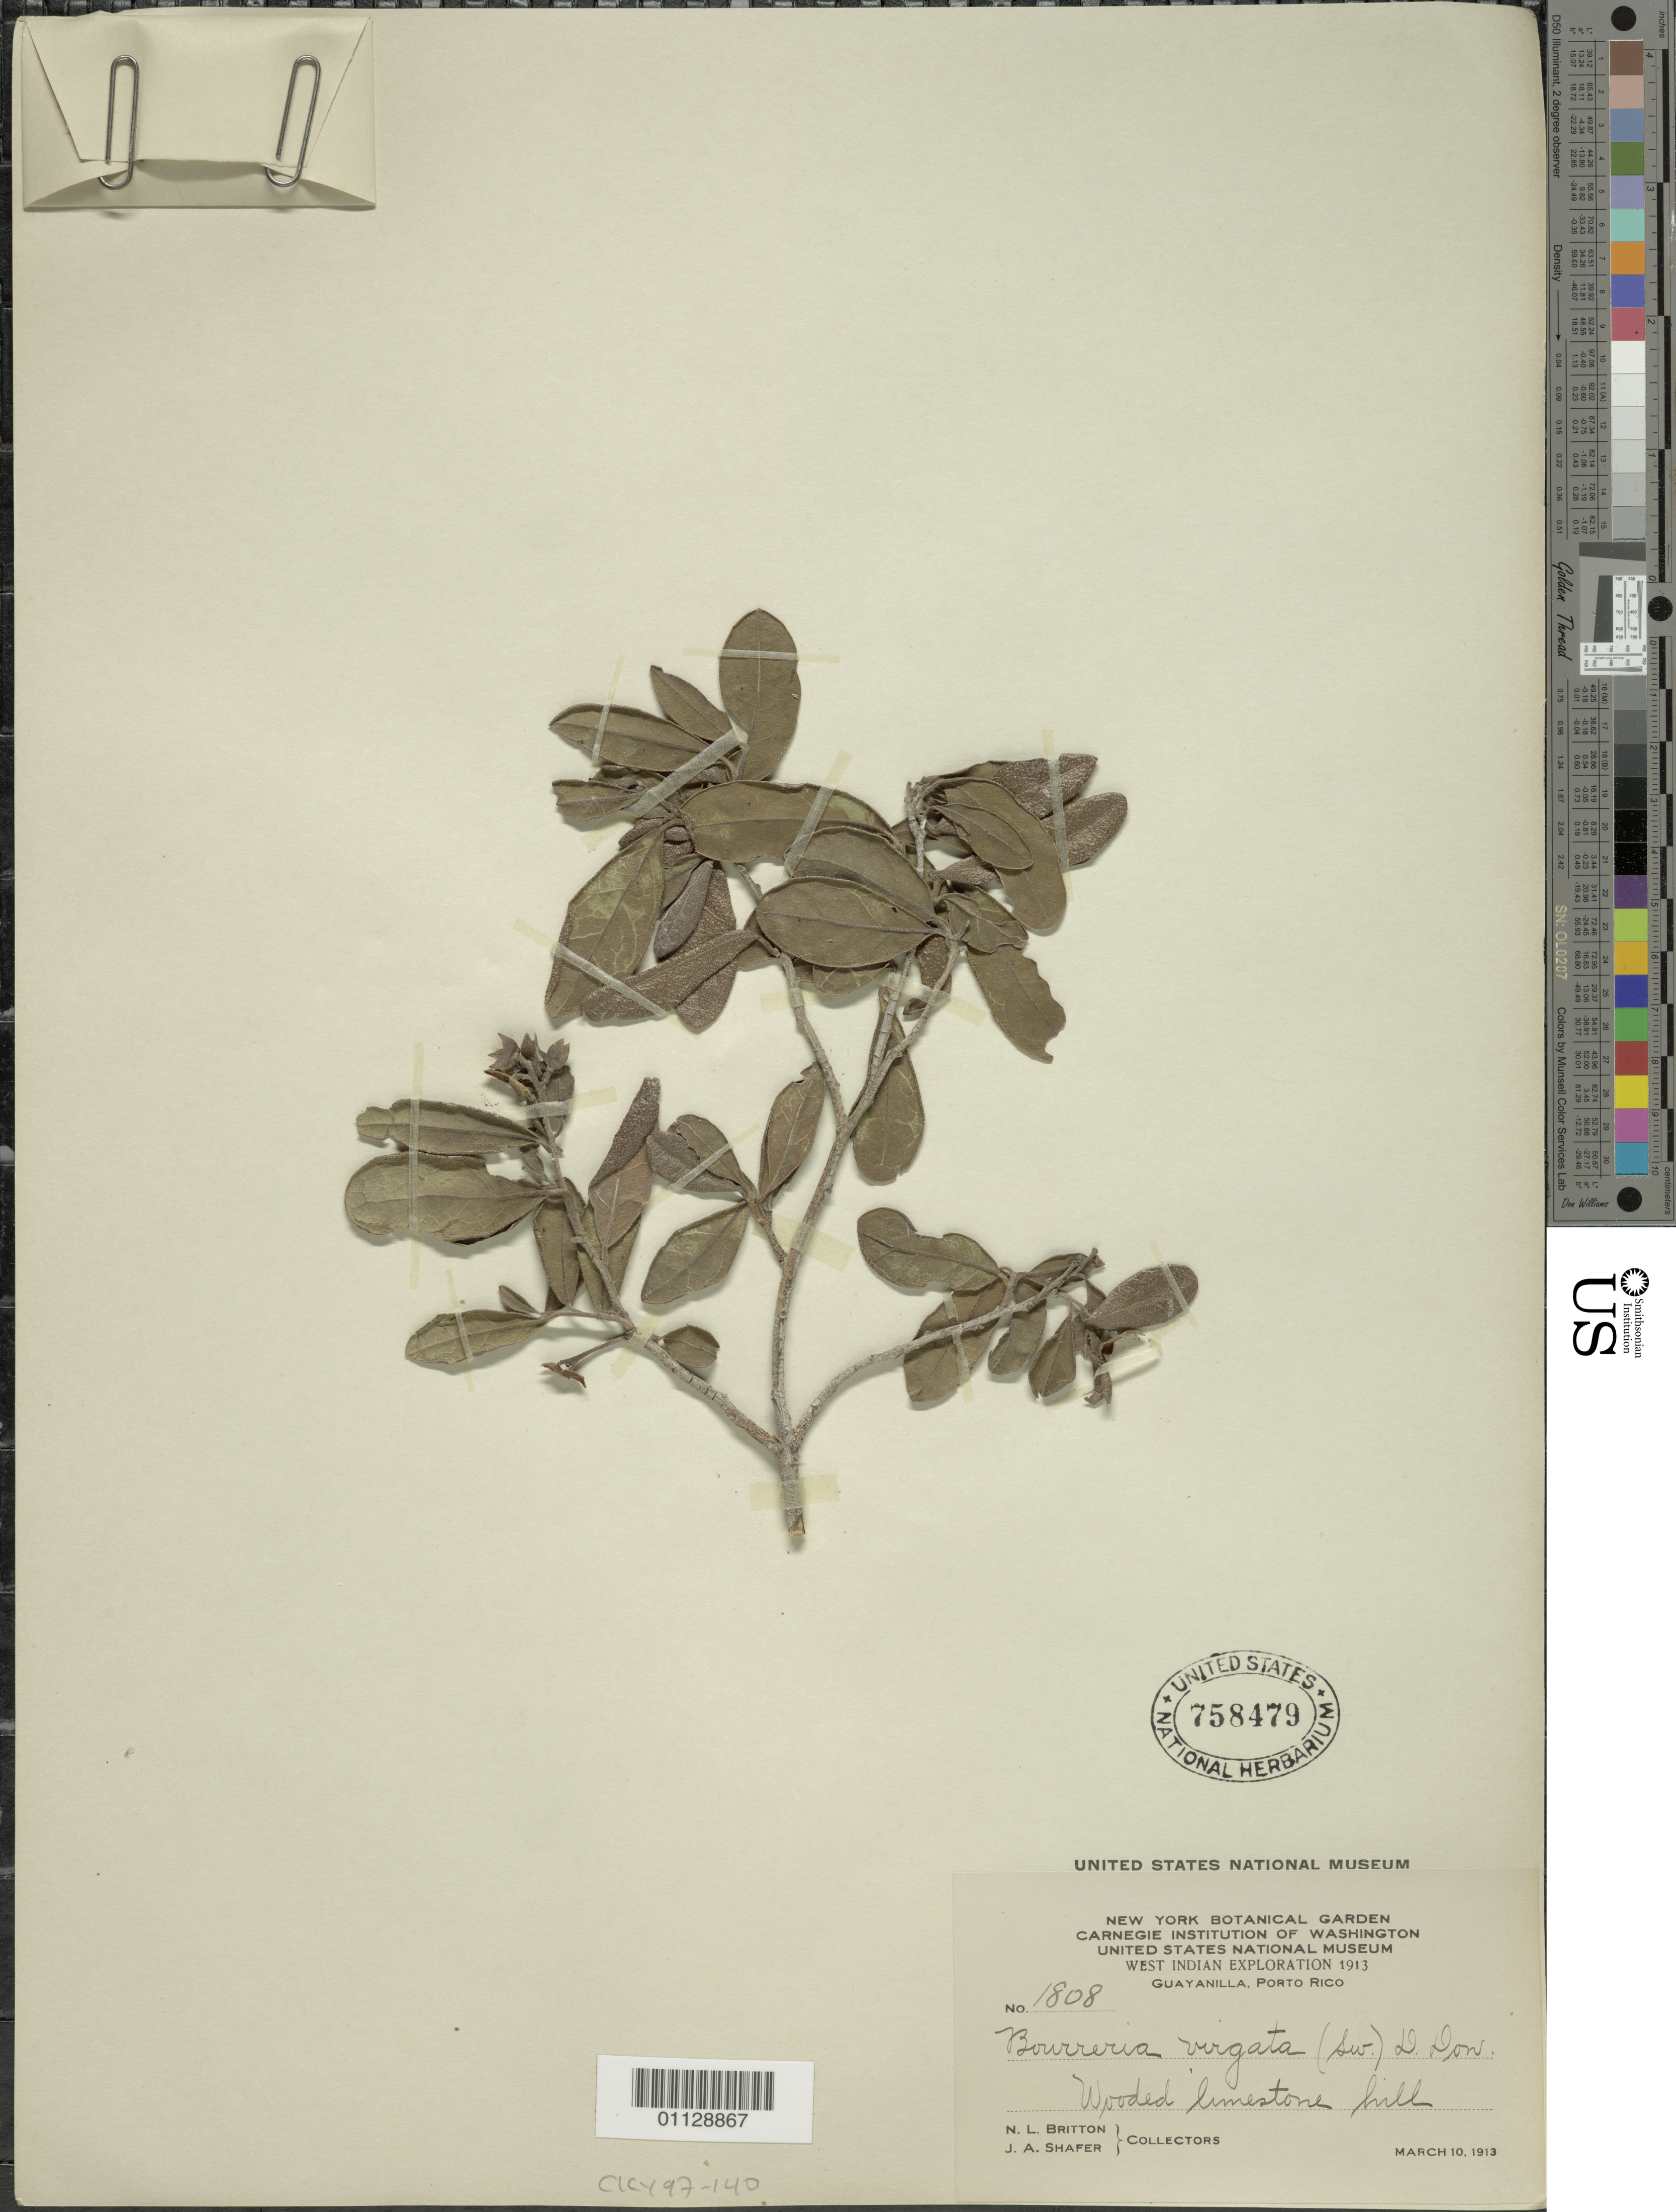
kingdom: Plantae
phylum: Tracheophyta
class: Magnoliopsida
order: Boraginales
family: Ehretiaceae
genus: Bourreria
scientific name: Bourreria virgata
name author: (Sw.) G. Don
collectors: N. Britton & J. A. Shafer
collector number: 1808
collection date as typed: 10 Mar 1913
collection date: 1913-03-10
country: Puerto Rico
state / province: Guayanilla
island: Puerto Rico I.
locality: Wooded Limestone Hills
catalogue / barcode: US 758479